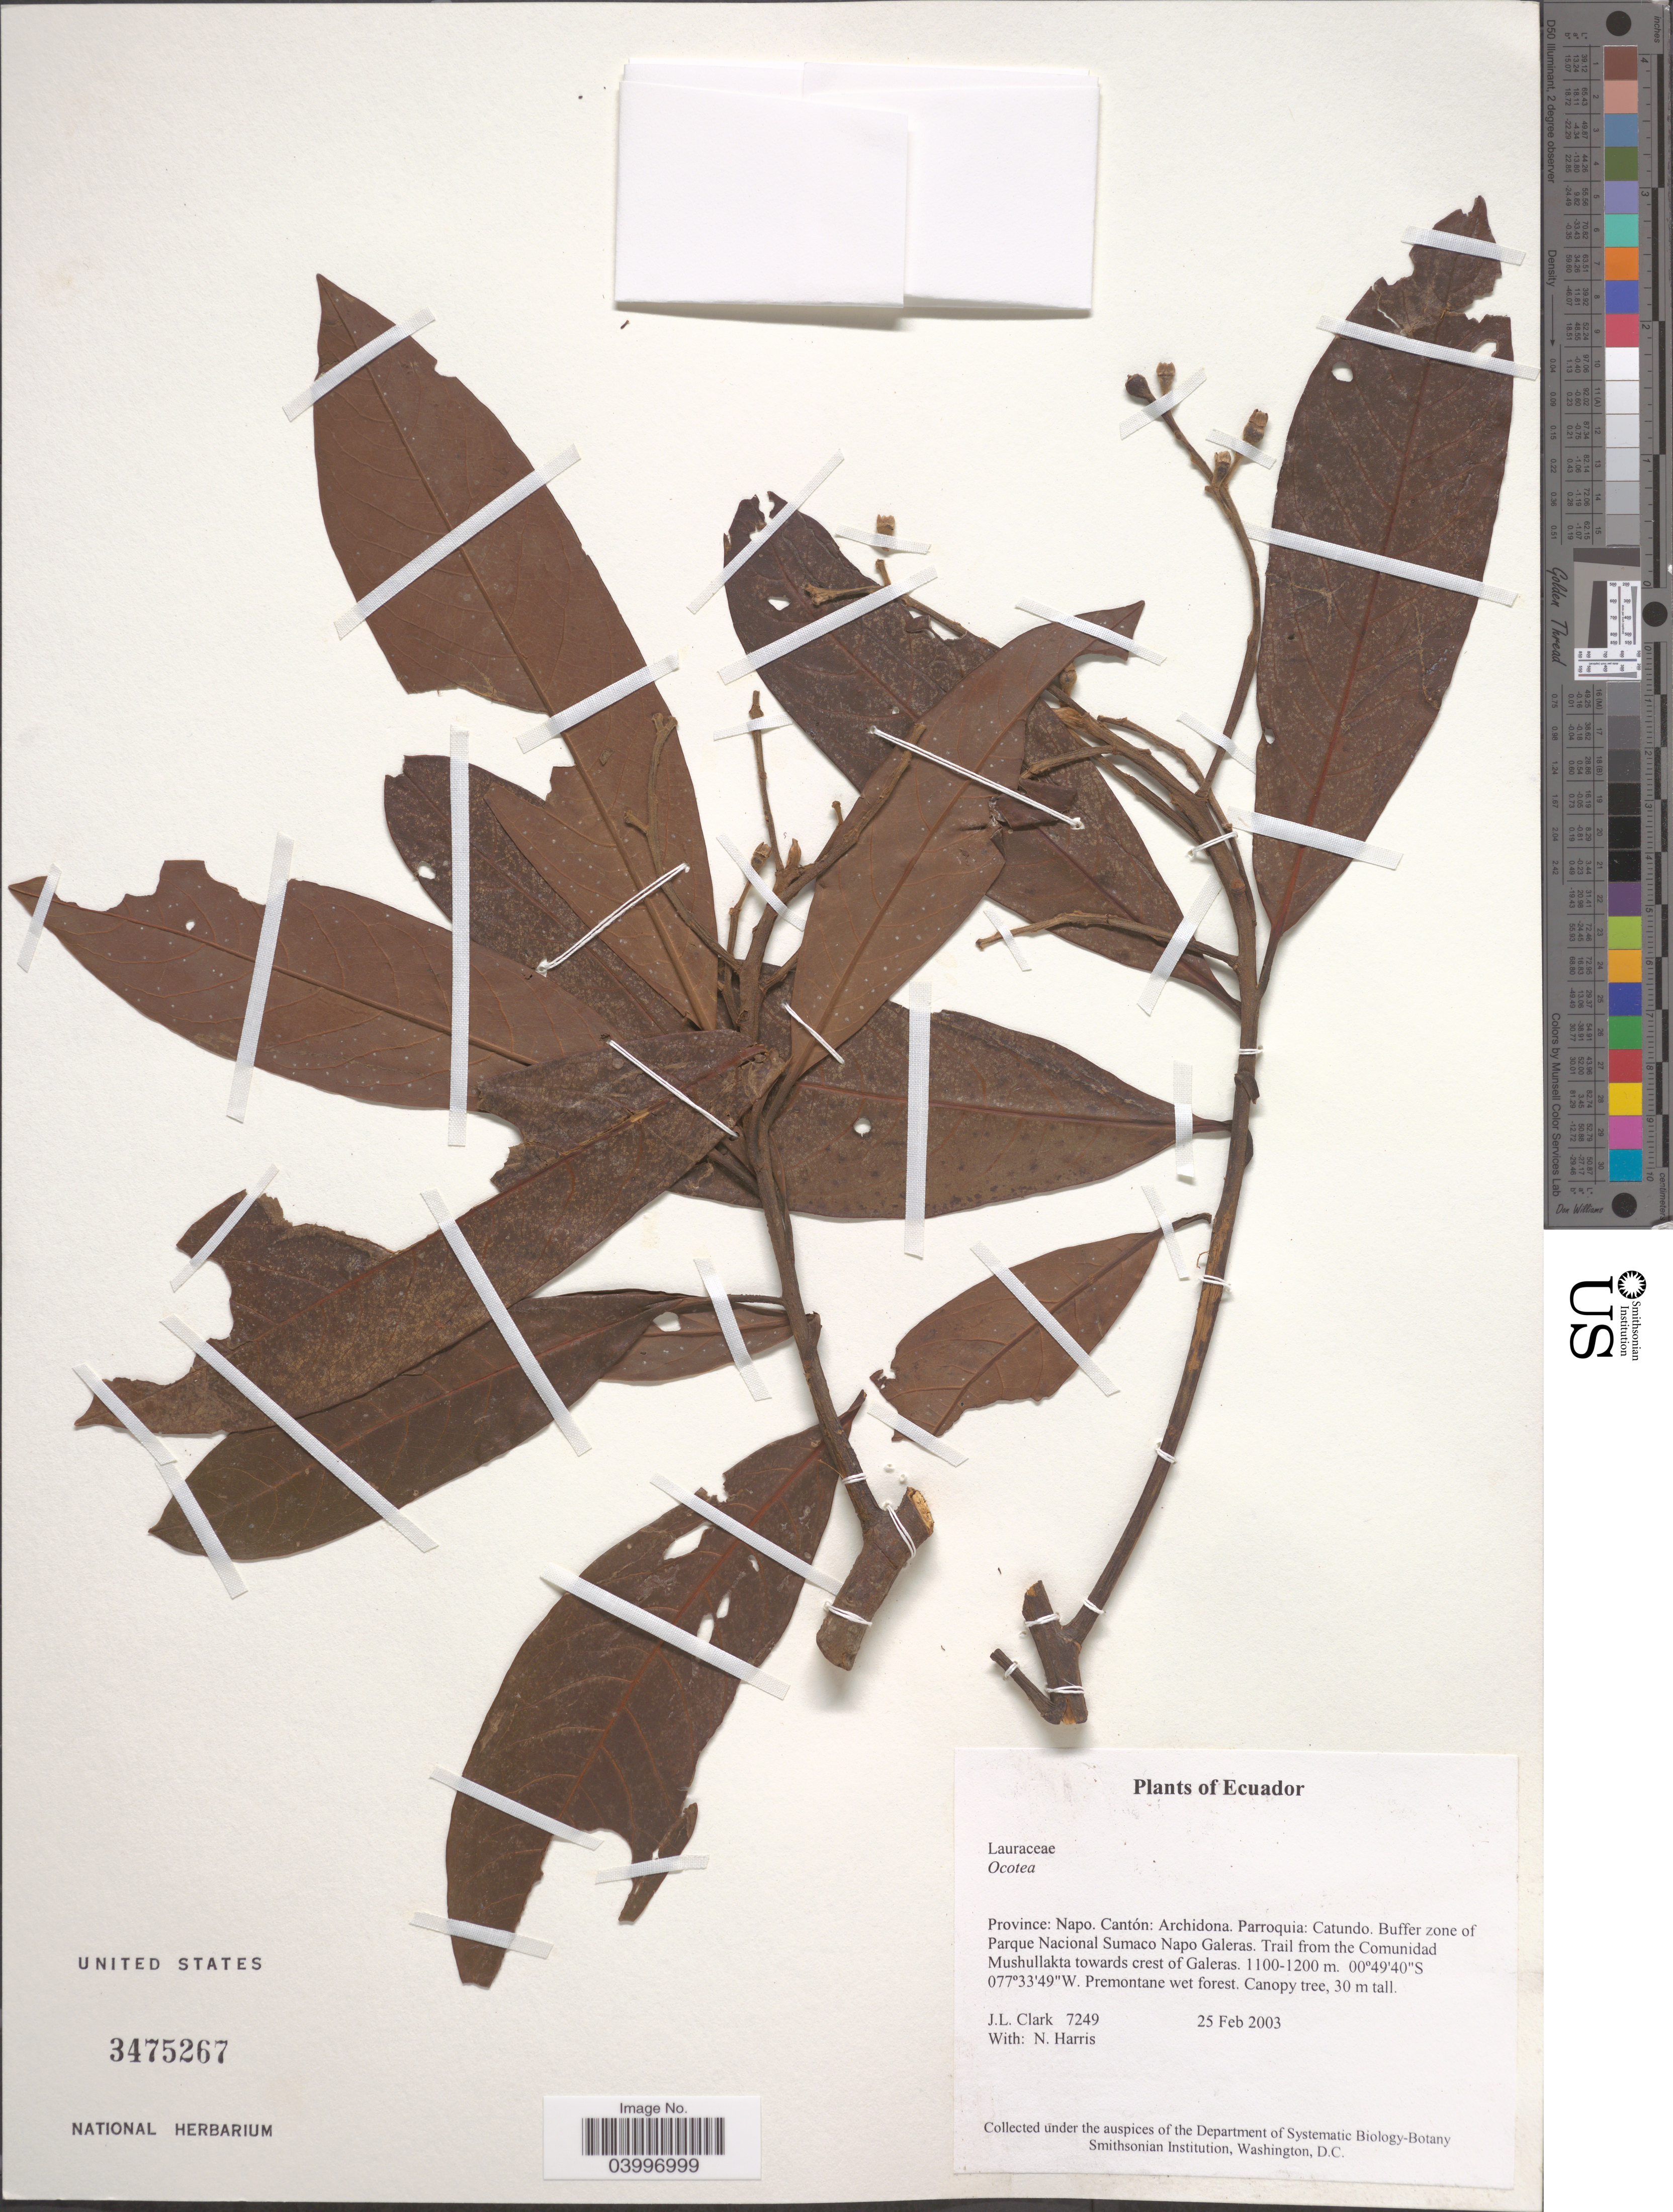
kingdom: Plantae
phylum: Tracheophyta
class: Magnoliopsida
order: Laurales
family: Lauraceae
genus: Ocotea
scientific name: Ocotea sp.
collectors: J. L. Clark & N. Harris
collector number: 7249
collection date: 2003-02-25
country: Ecuador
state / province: Napo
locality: Cantón: Archidona. Parroquia: Catundo. Buffer zone of Parque Nacional Sumaco Napo Galeras. Trail from the Comunidad Mushullakta towards crest of Galeras.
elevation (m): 1100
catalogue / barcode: US 3475267